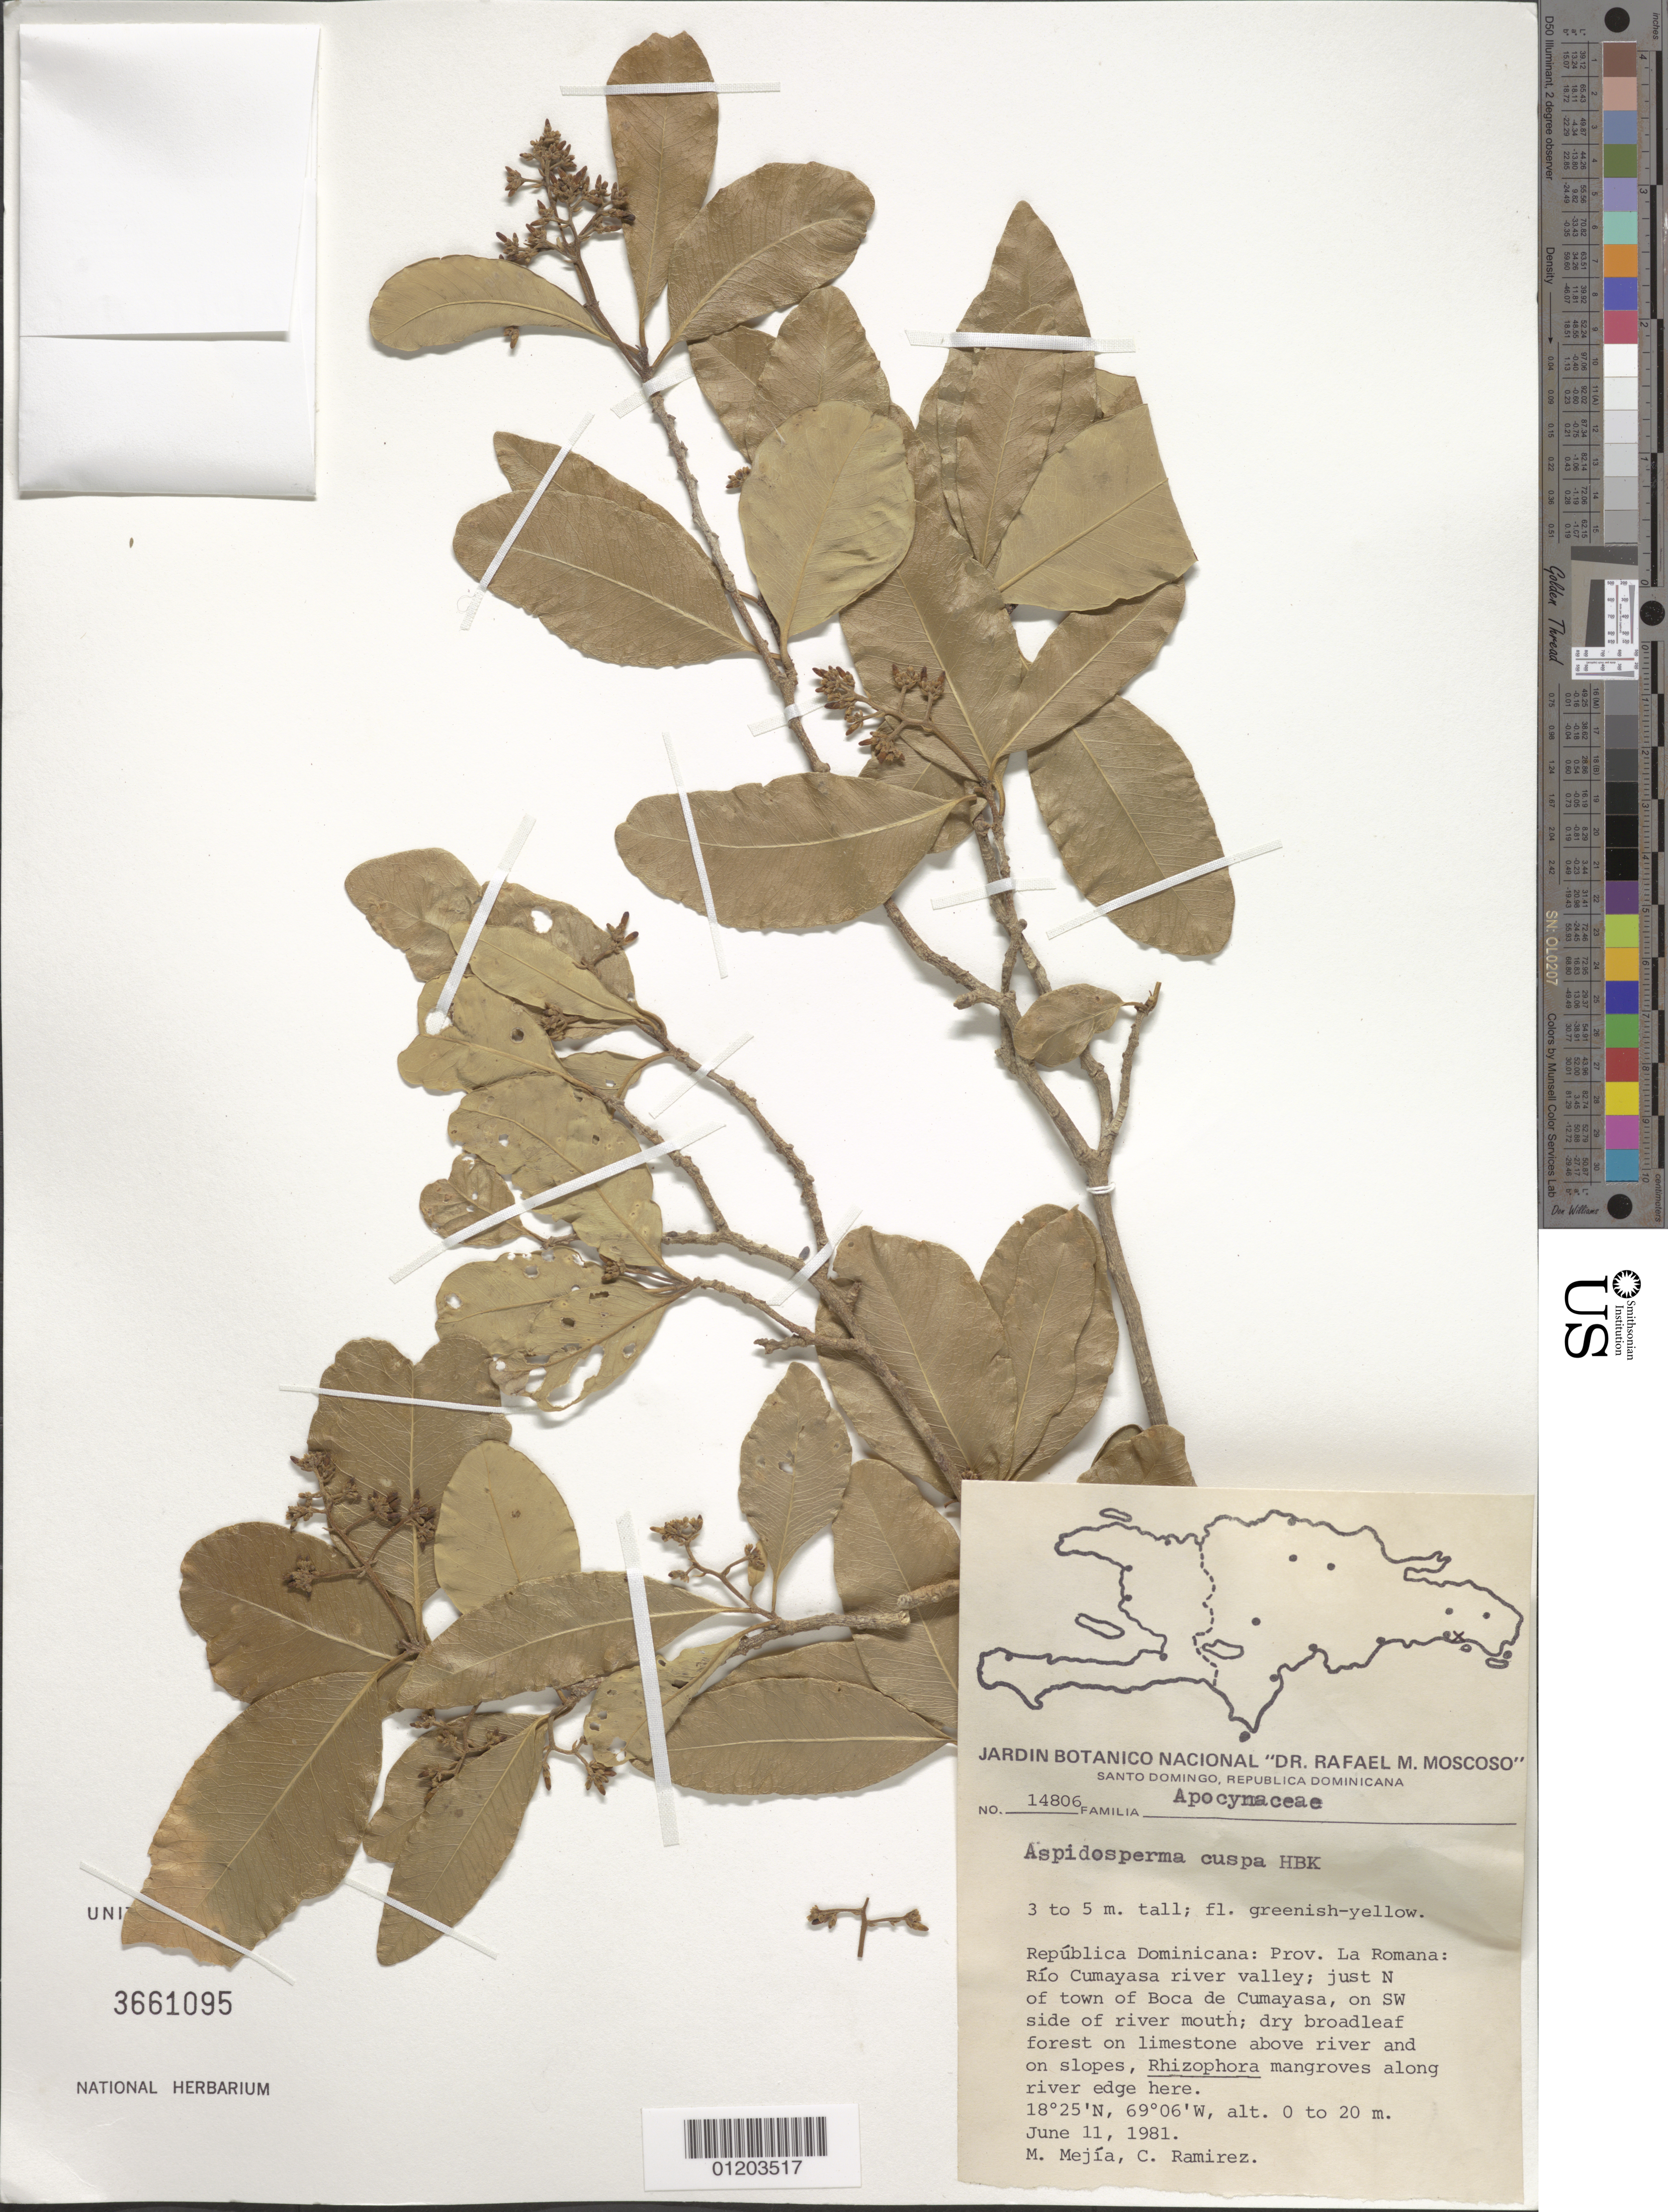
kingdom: Plantae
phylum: Tracheophyta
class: Magnoliopsida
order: Gentianales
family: Apocynaceae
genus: Aspidosperma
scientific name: Aspidosperma cuspa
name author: (Kunth) S.F. Blake ex Pittier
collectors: M. Mejia & C. Ramirez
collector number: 14806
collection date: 1981-06-11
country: Dominican Republic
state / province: La Romana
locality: Río Cumayasa river valley; just N of town of Boca de Cumayasa, on SW side of river mouth.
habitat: Dry broadleaf forest on limestone above river and on slopes, Rhizophora mangroves along river edge here.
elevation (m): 0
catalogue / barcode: US 3661095